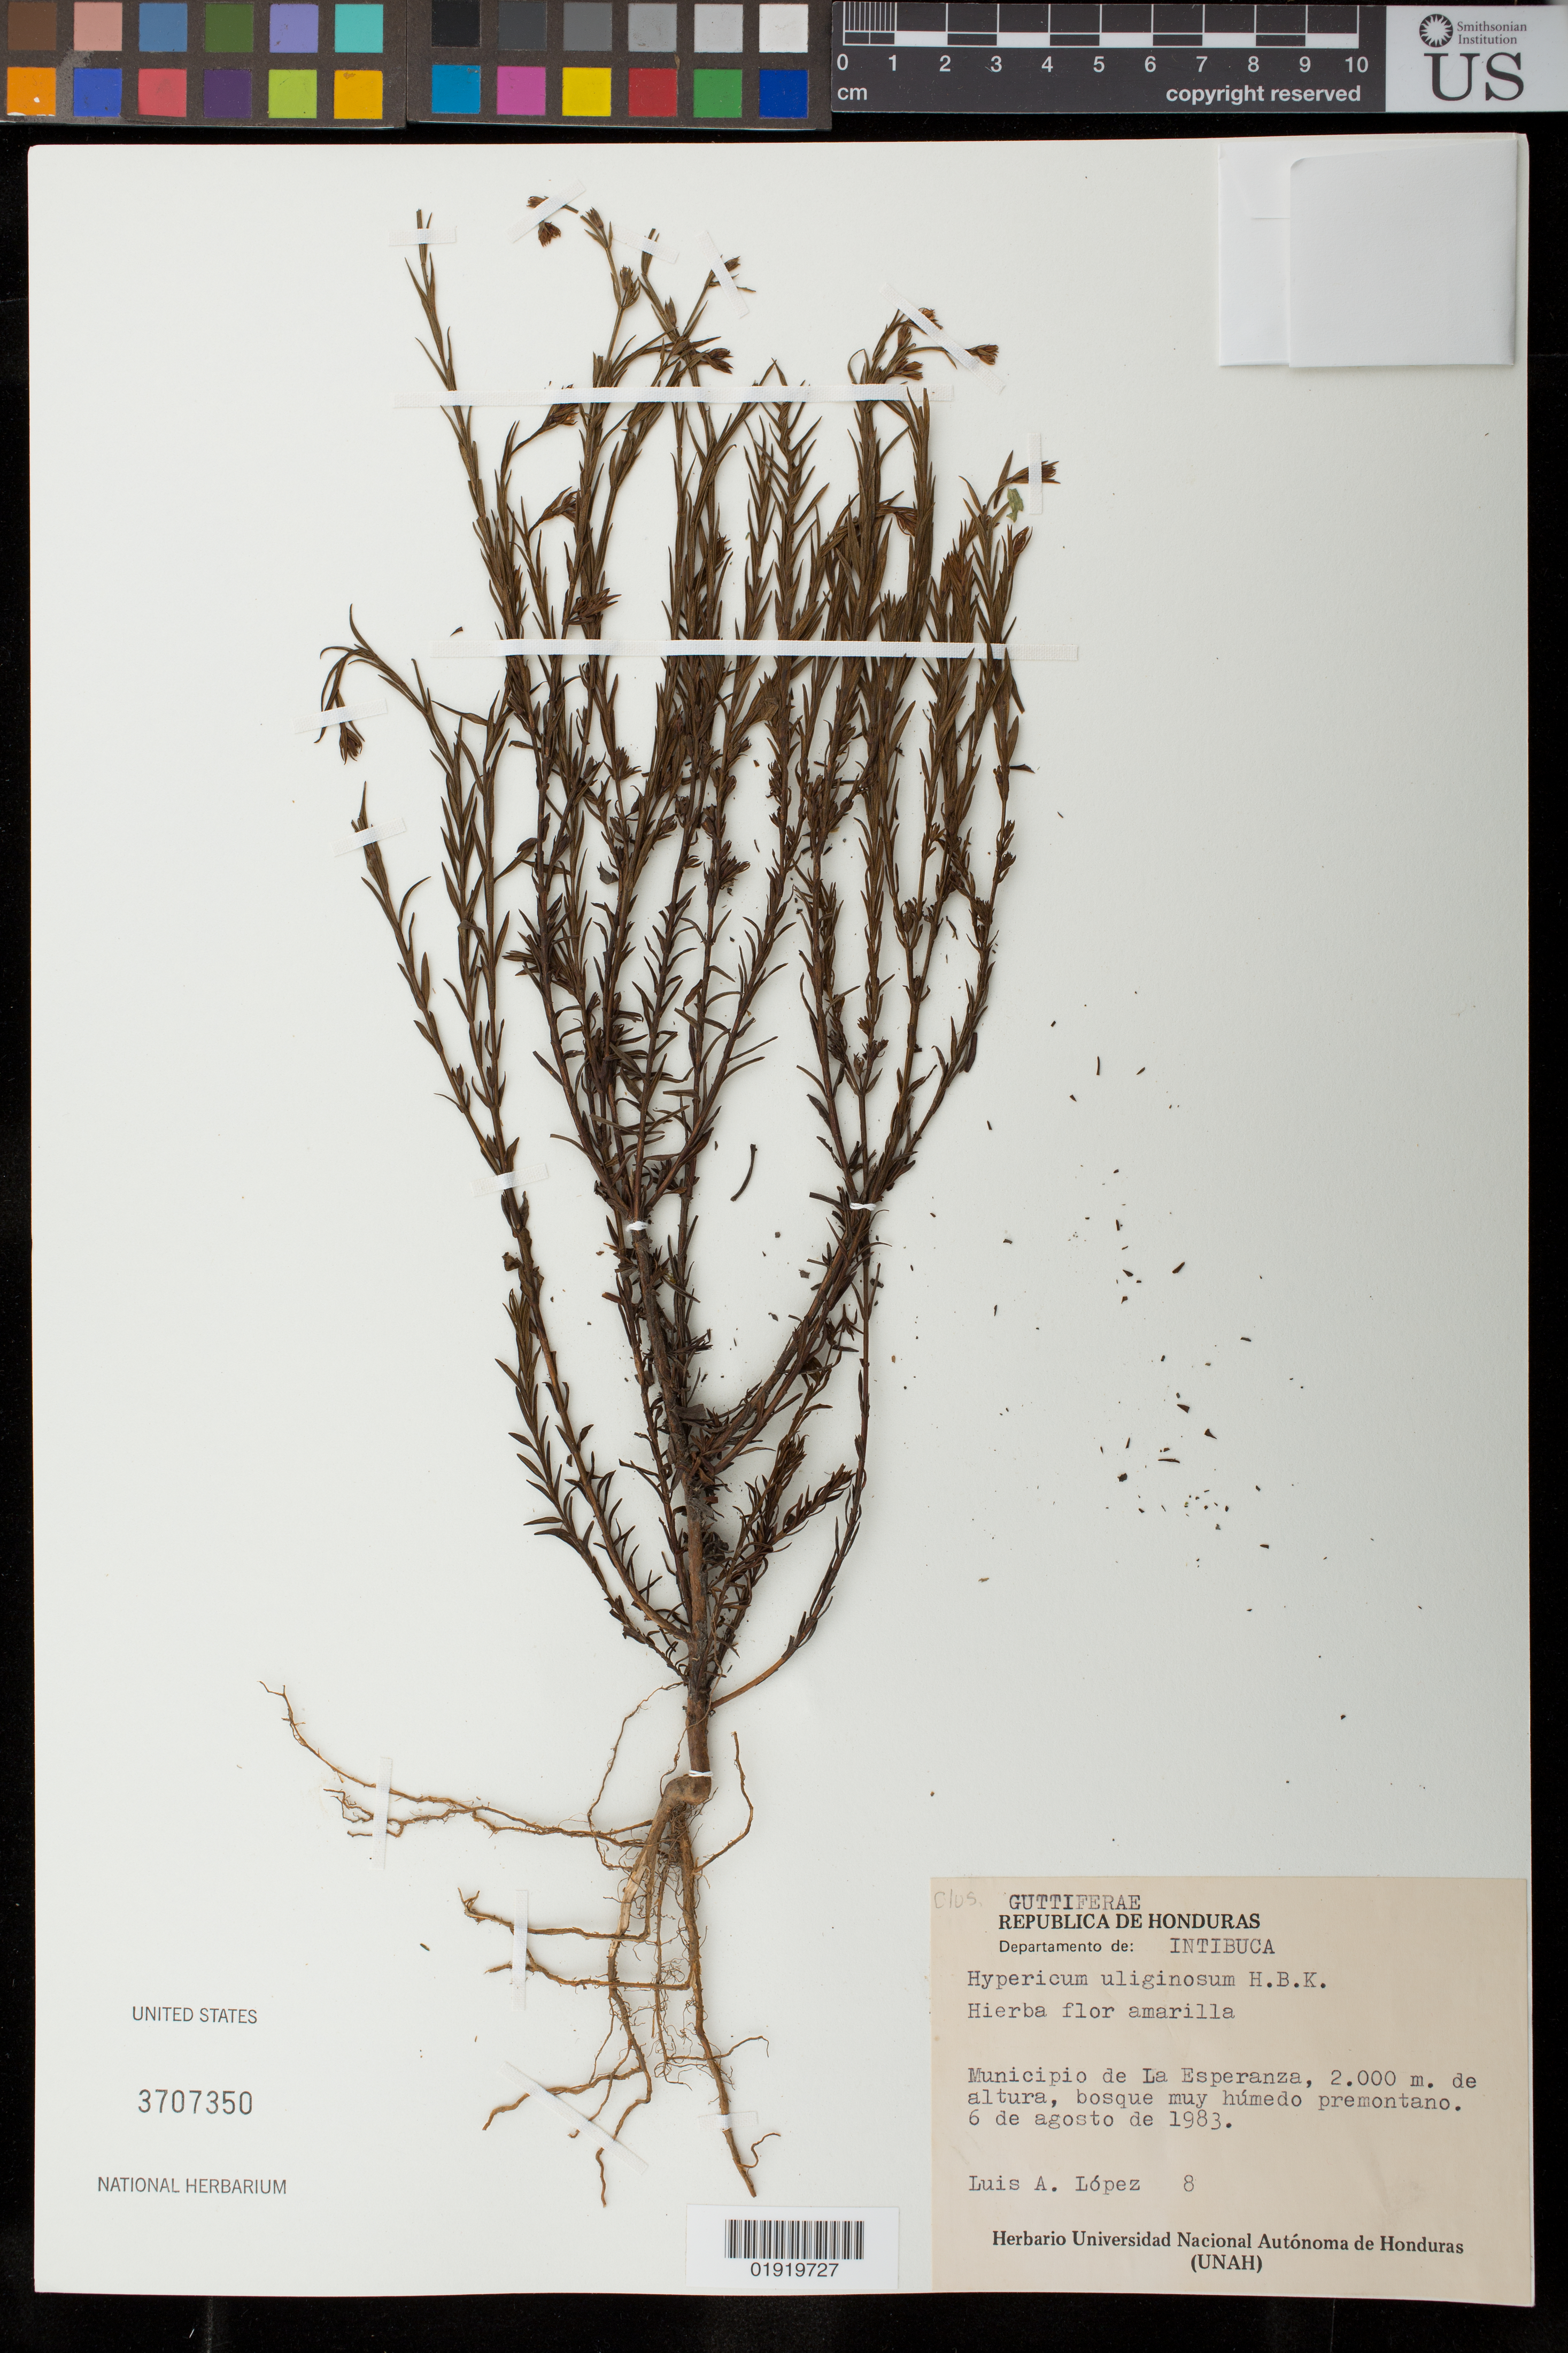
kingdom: Plantae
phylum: Tracheophyta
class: Magnoliopsida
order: Malpighiales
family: Hypericaceae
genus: Hypericum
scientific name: Hypericum thesiifolium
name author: Kunth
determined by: Strong, Mark T., (BOT), Smithsonian Institution - National Museum of Natural History (UNITED STATES)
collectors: L. López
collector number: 8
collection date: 1983-08-06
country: Honduras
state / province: Intibuca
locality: Municipio de La Esperanza.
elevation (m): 2000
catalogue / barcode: US 3707350